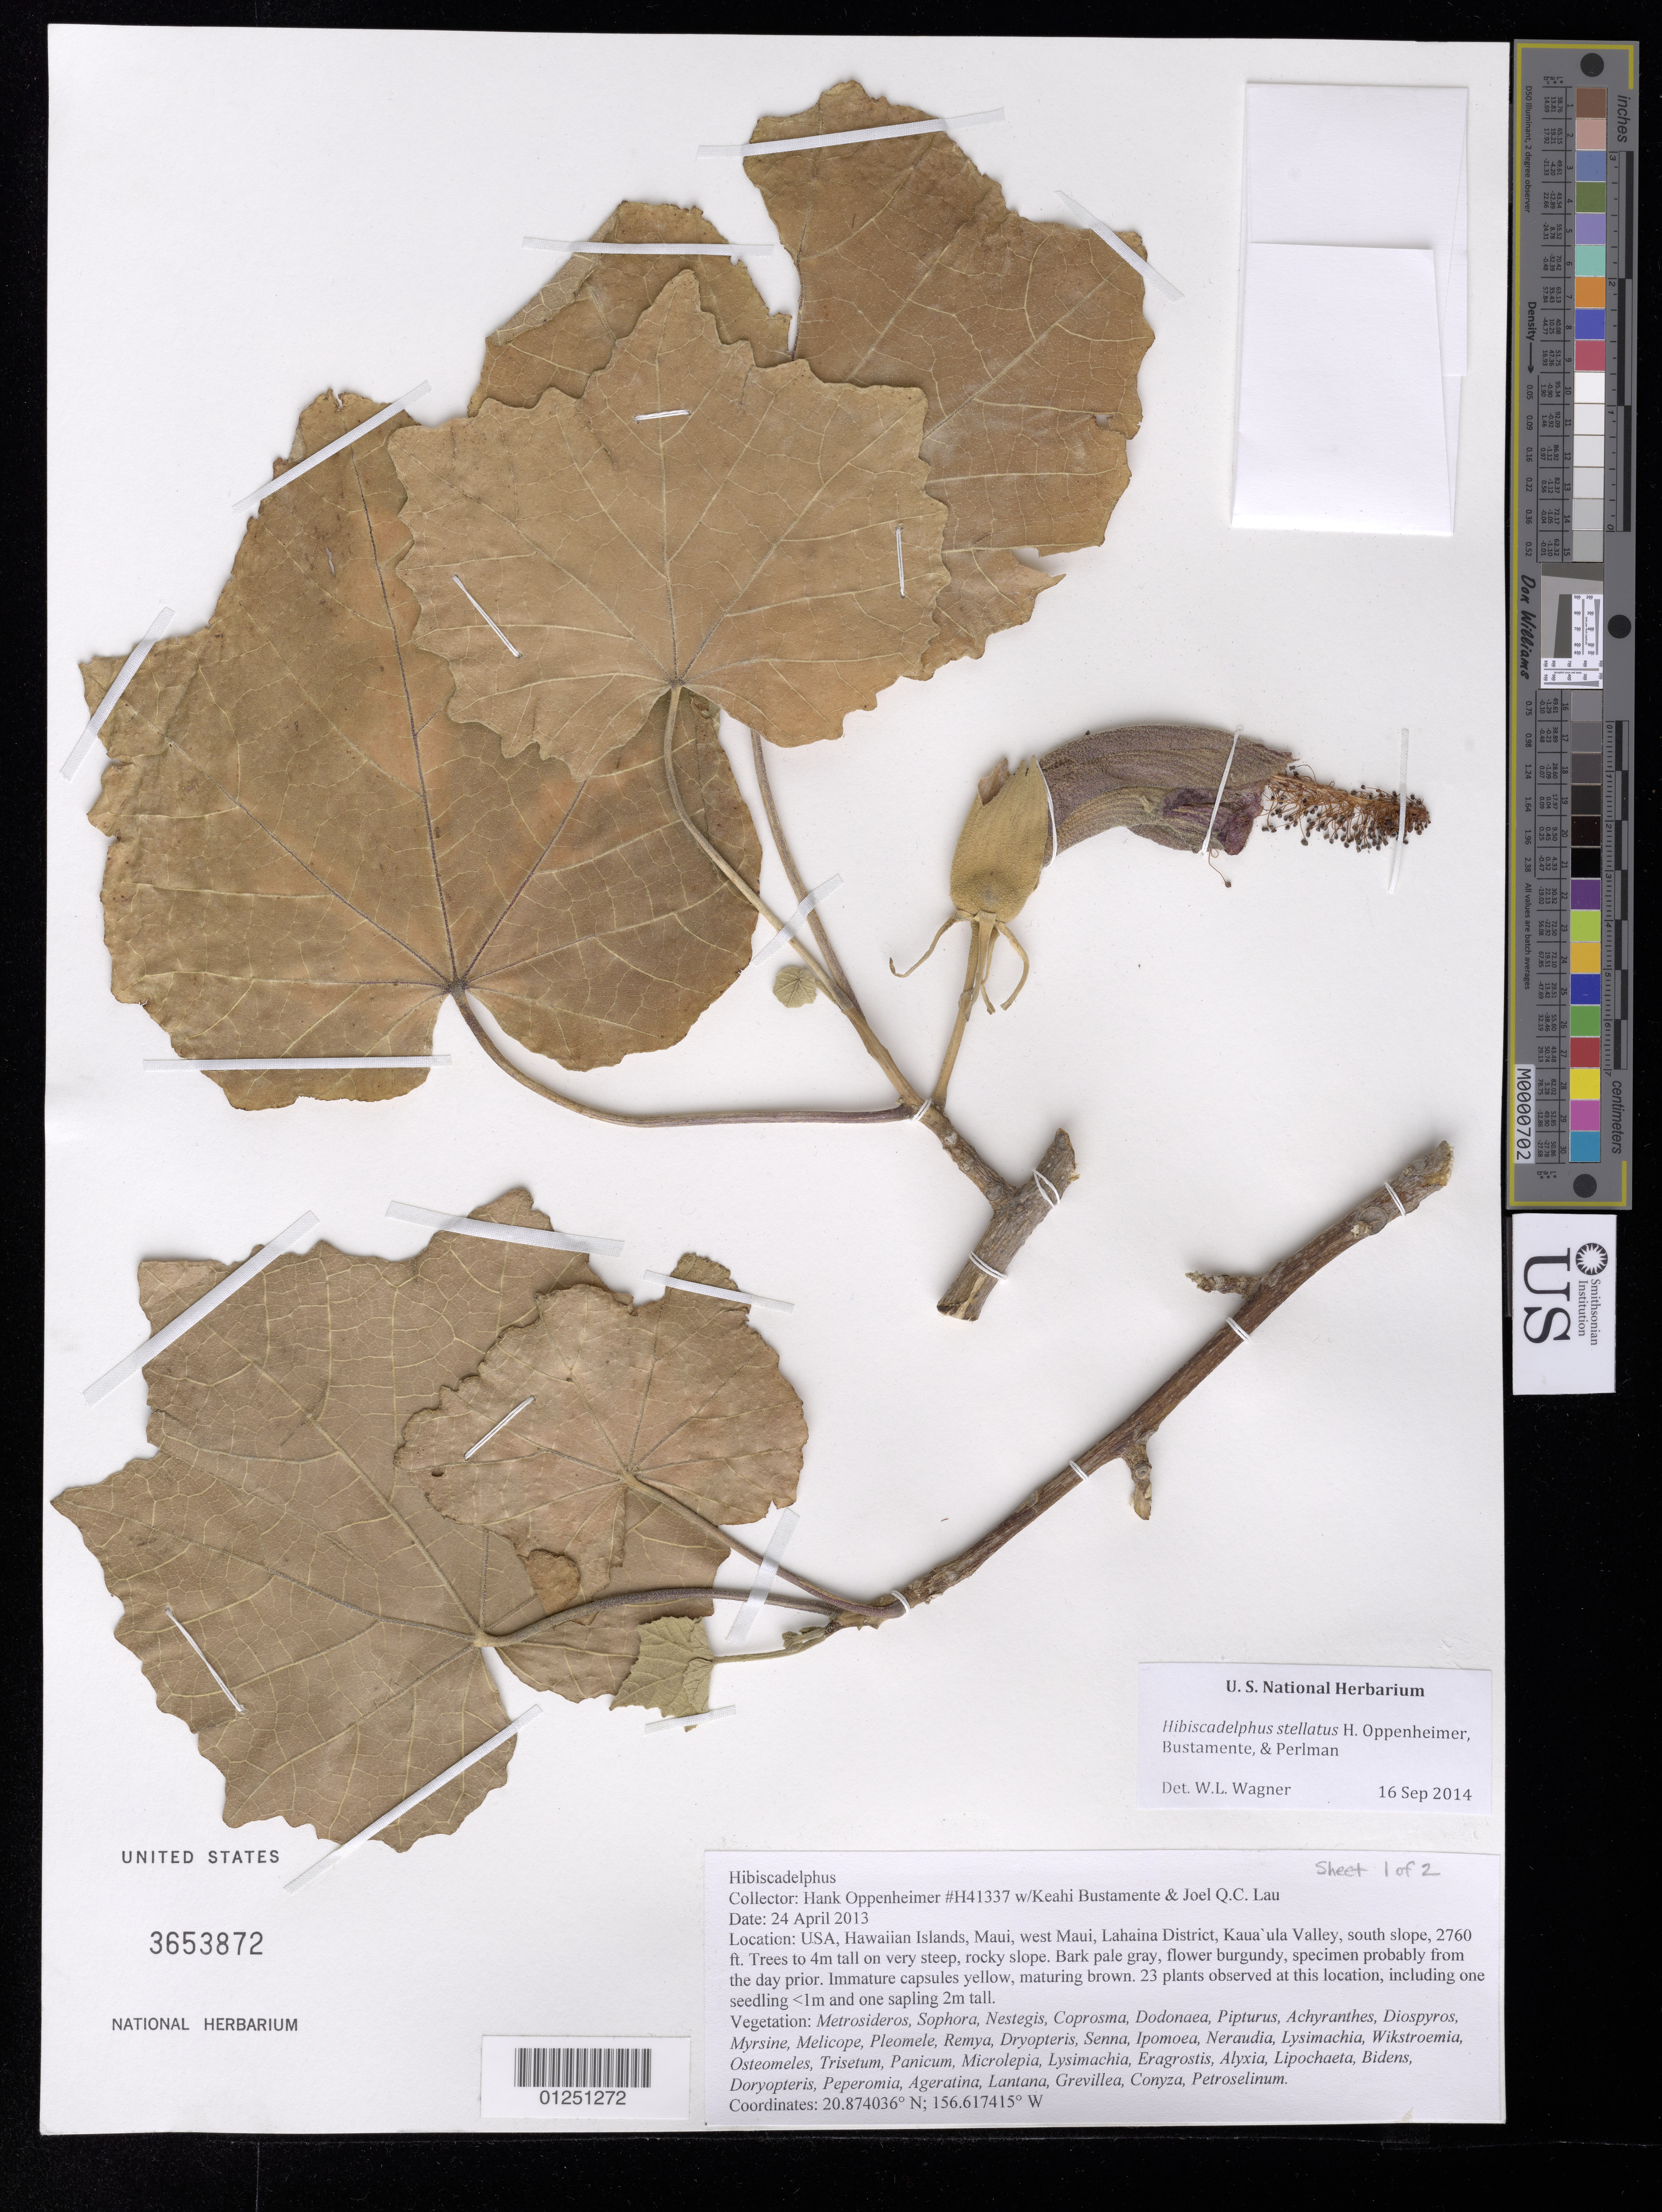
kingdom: Plantae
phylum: Tracheophyta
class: Magnoliopsida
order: Malvales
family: Malvaceae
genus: Hibiscadelphus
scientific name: Hibiscadelphus stellatus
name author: H. Oppenh. et al.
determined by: Wagner, W. L., (BOT), Smithsonian Institution - National Museum of Natural History (UNITED STATES)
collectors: H. L. Oppenheimer, K. M. Bustamente & J. Lau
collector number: H41337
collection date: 2013-04-24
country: United States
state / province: Hawaii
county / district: Maui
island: Maui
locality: West Maui, Lahaina District, Kaua'ula Valley, south slope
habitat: Steep, rocky slope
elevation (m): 841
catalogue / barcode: US 3653872